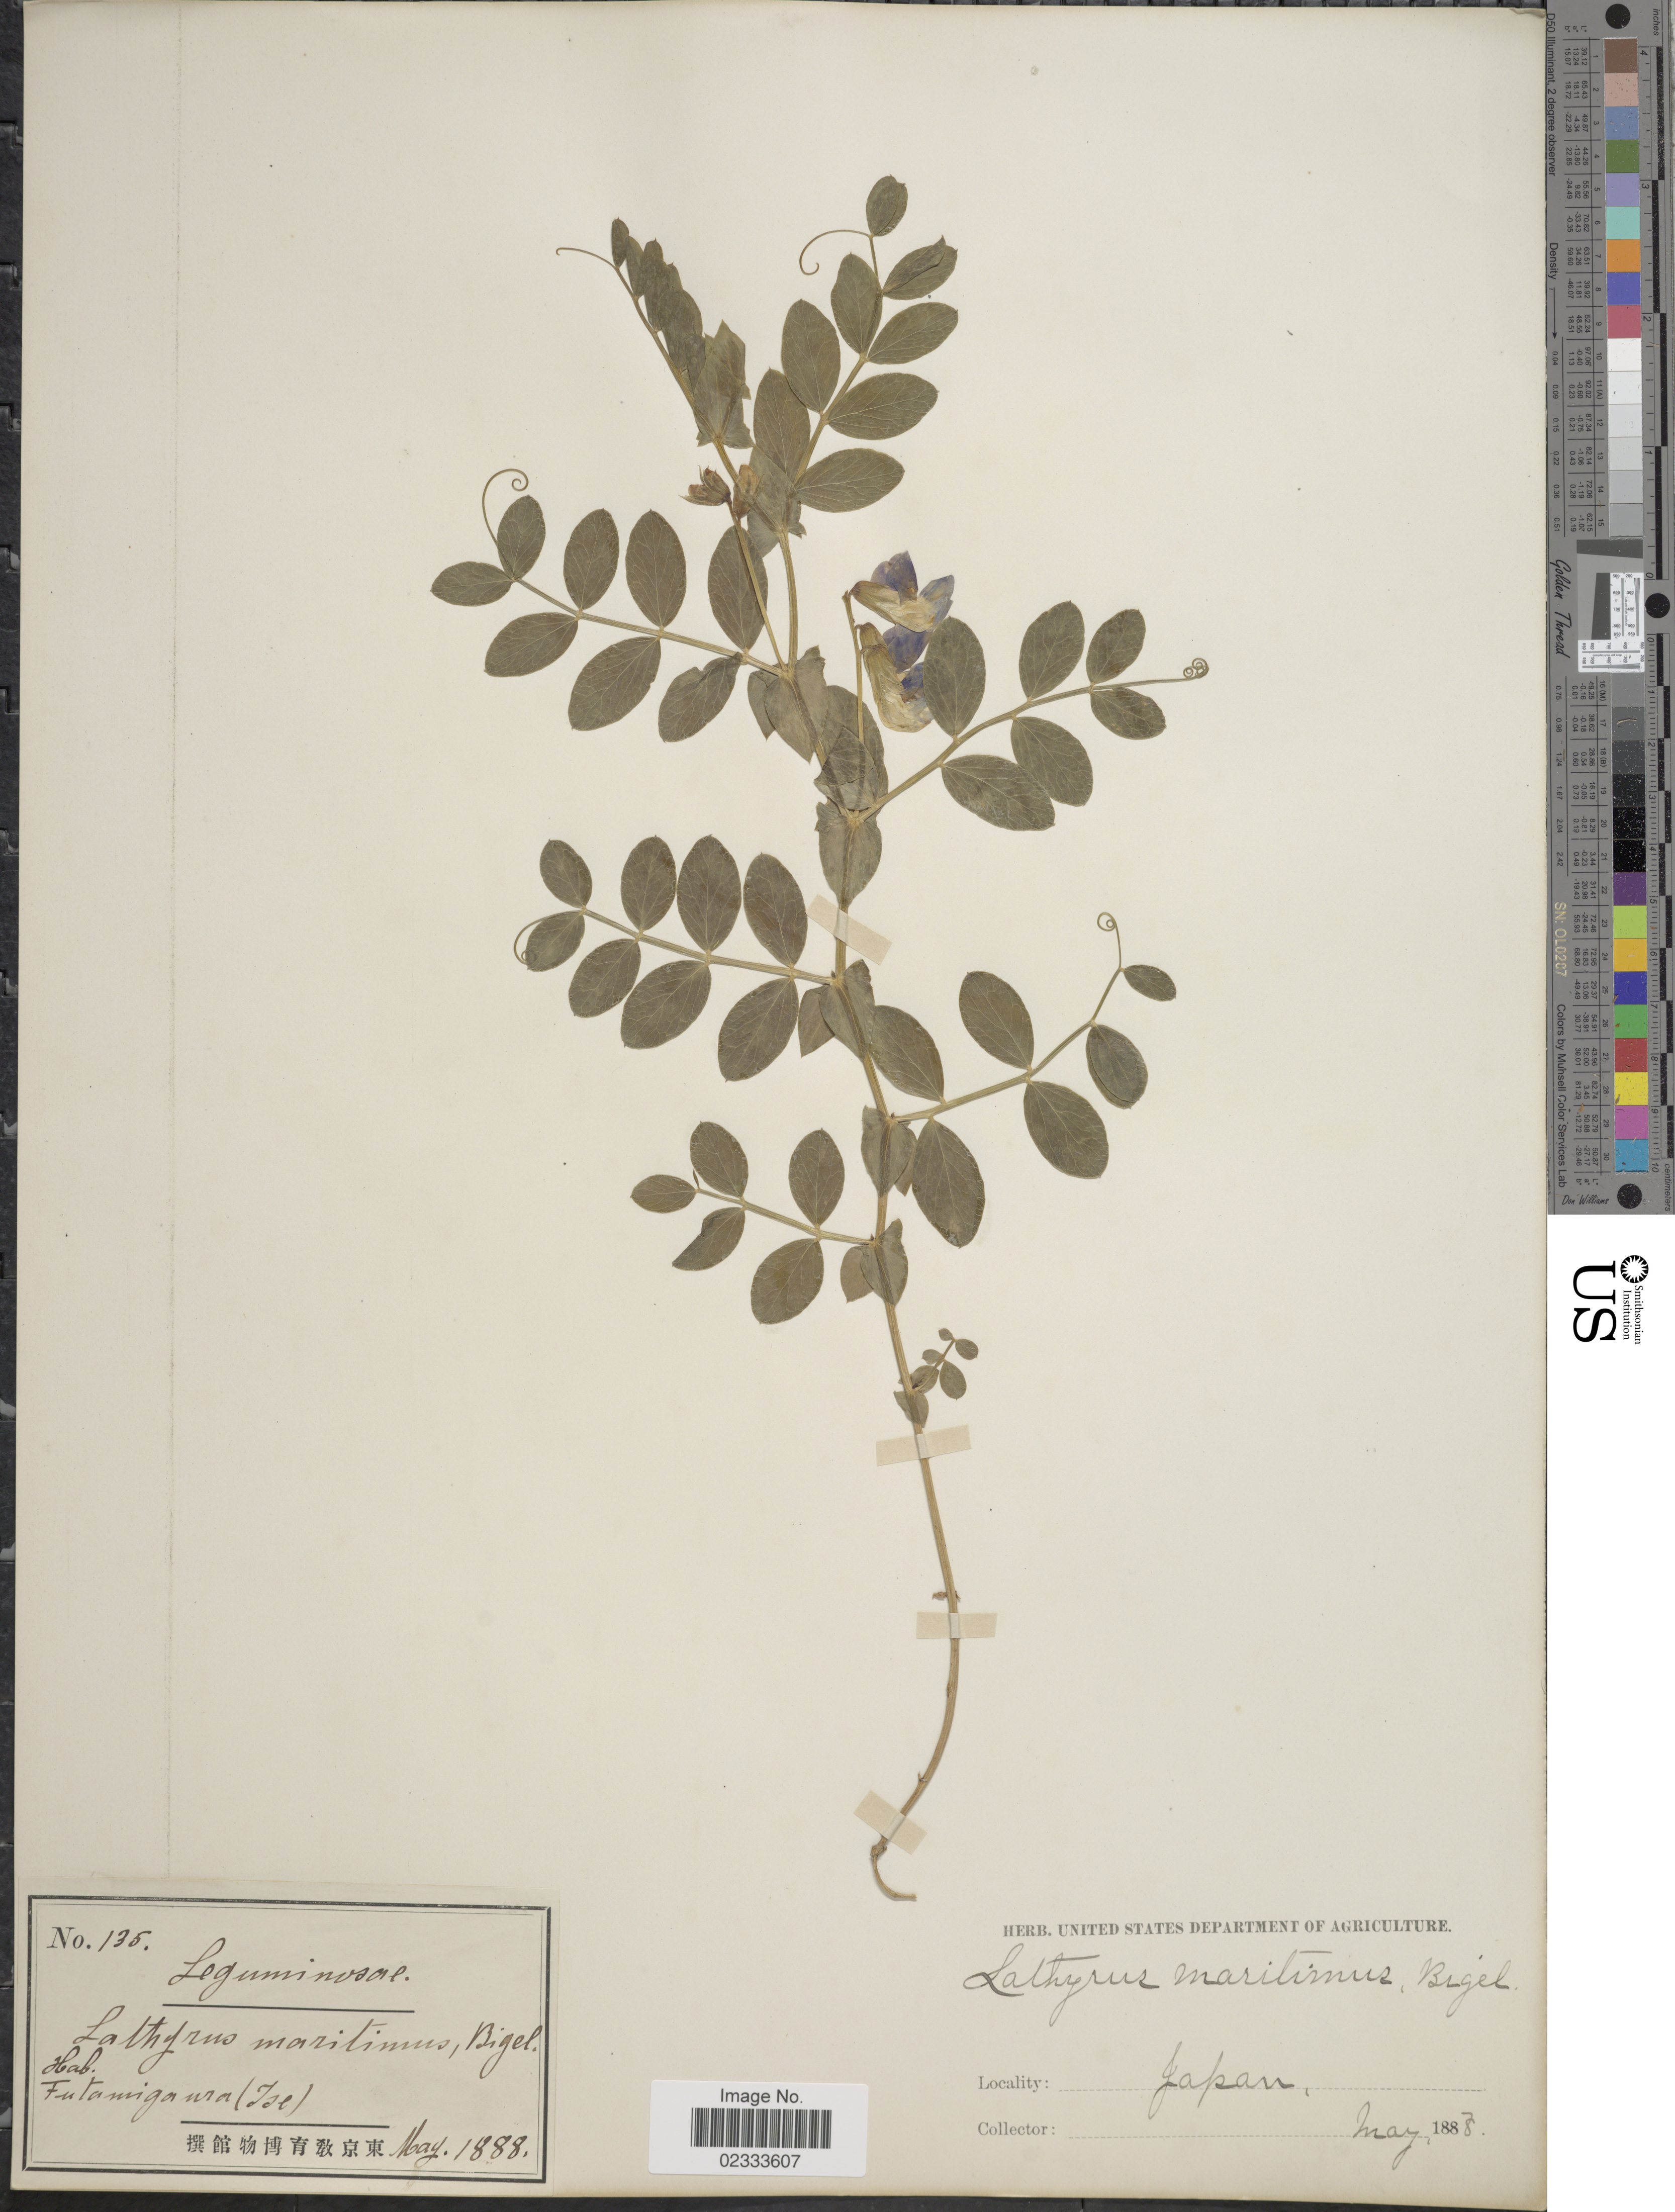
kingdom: Plantae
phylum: Tracheophyta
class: Magnoliopsida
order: Fabales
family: Fabaceae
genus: Lathyrus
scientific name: Lathyrus maritimus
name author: Torr.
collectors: ex herb. U. S. Department of Agriculture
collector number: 135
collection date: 1888-05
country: Japan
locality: Futamigaura (Ise)